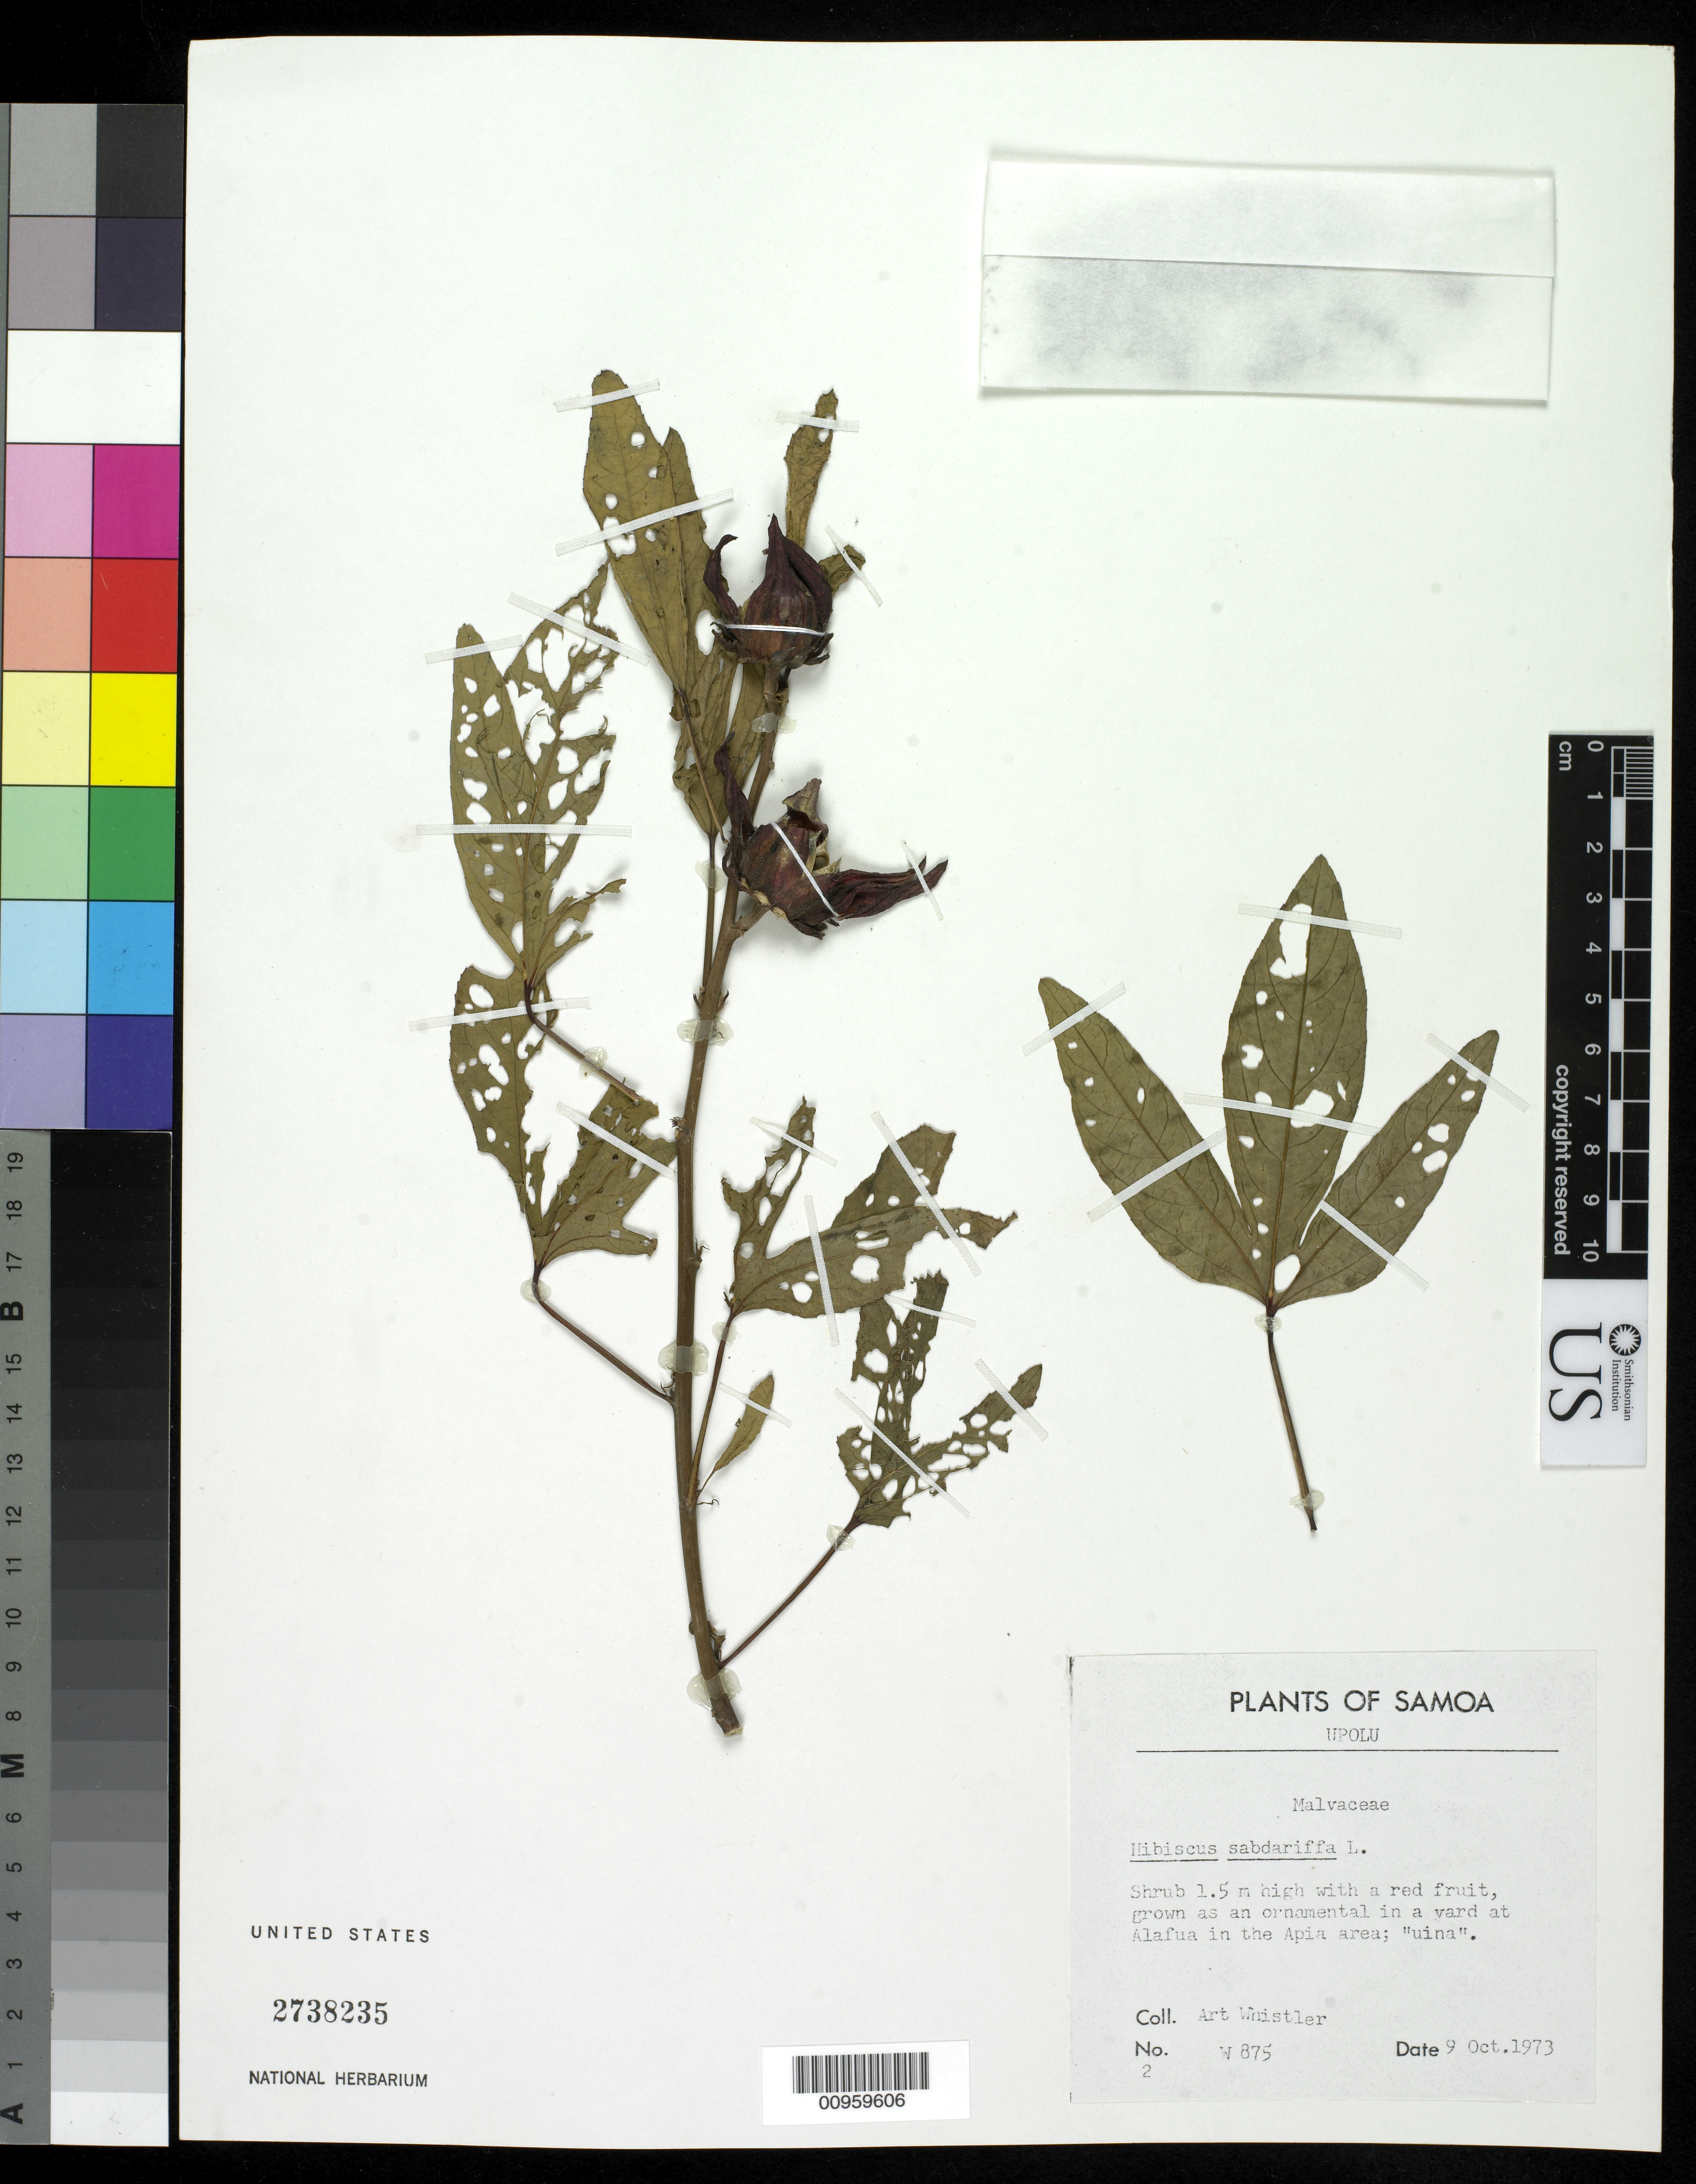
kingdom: Plantae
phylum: Tracheophyta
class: Magnoliopsida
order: Malvales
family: Malvaceae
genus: Sabdariffa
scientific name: Sabdariffa gossypiifolia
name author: (Mill.) M.M. Hanes & R.L. Barrett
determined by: Wagner, W. L., (BOT), Smithsonian Institution - National Museum of Natural History (UNITED STATES)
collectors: A. Whistler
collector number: W 875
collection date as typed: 09 Oct 1973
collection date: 1973-10-09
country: Samoa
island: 'Upolu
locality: Alafua in the Apia area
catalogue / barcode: US 2738235